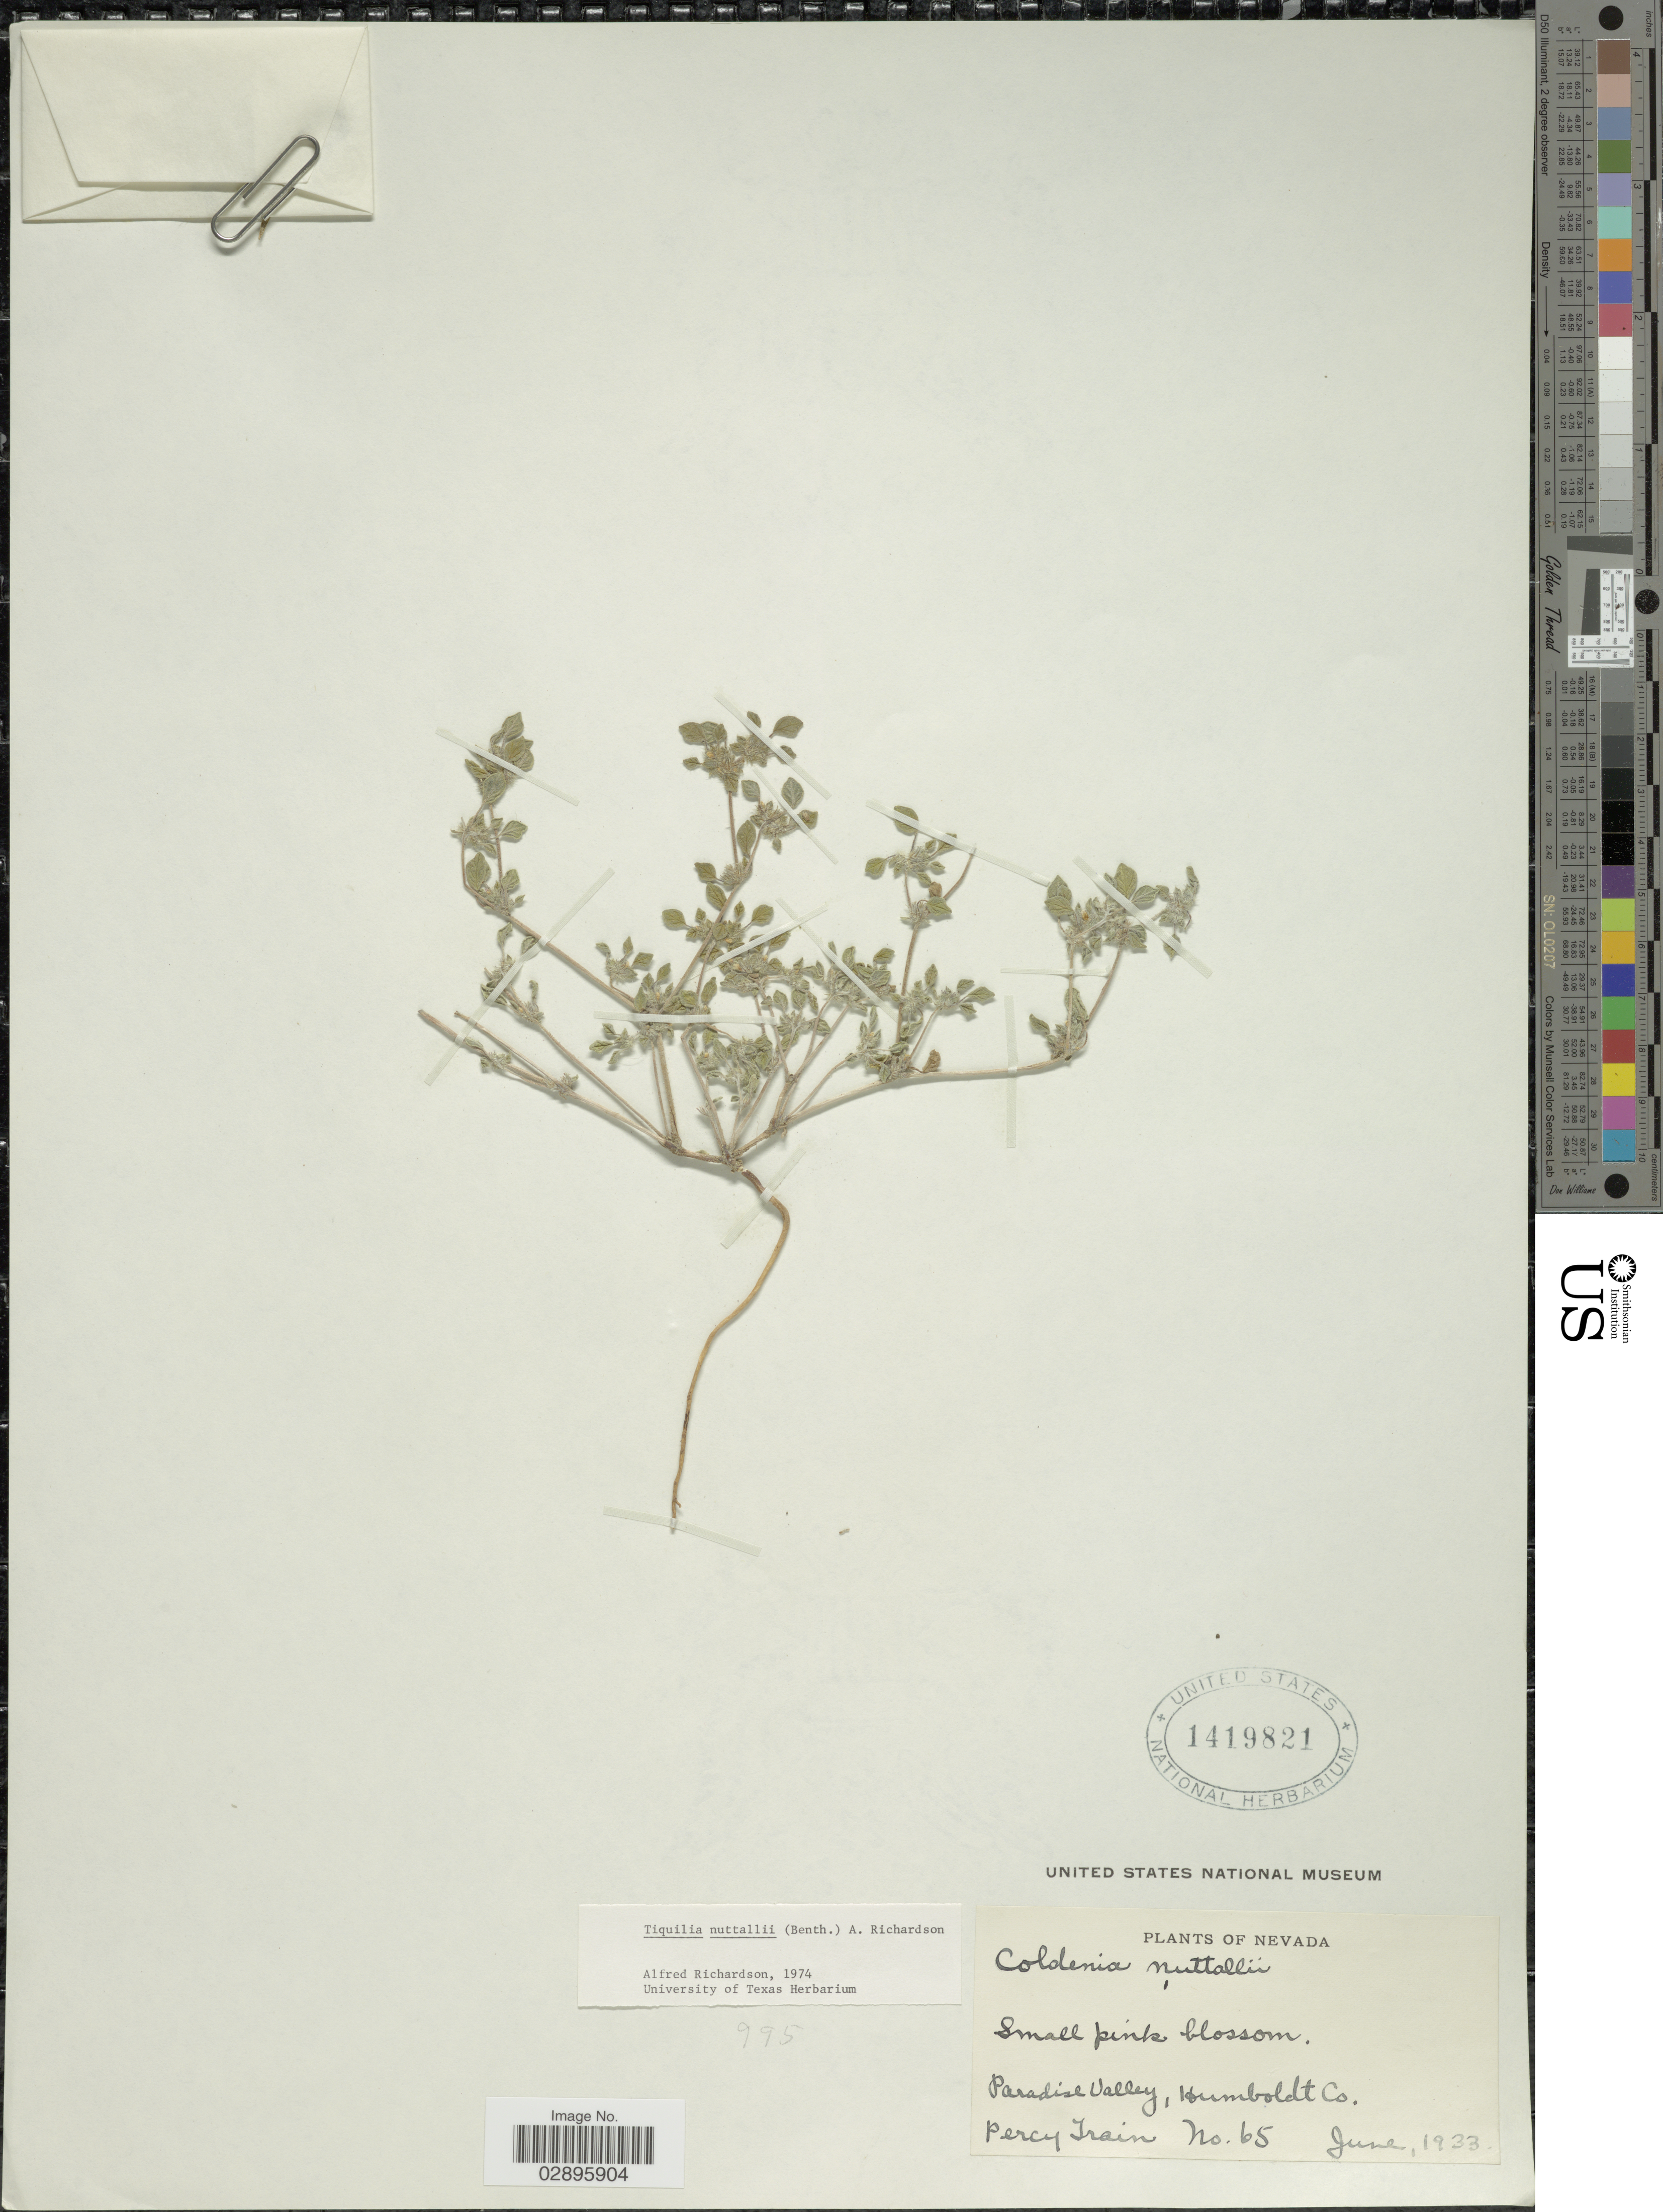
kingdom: Plantae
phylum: Tracheophyta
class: Magnoliopsida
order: Boraginales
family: Ehretiaceae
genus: Tiquilia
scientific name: Tiquilia nuttallii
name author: (Hook.) A.T. Richardson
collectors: P. Train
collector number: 65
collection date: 1933-06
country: United States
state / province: Nevada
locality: Paradise Valley, Humboldt Co.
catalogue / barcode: US 1419821